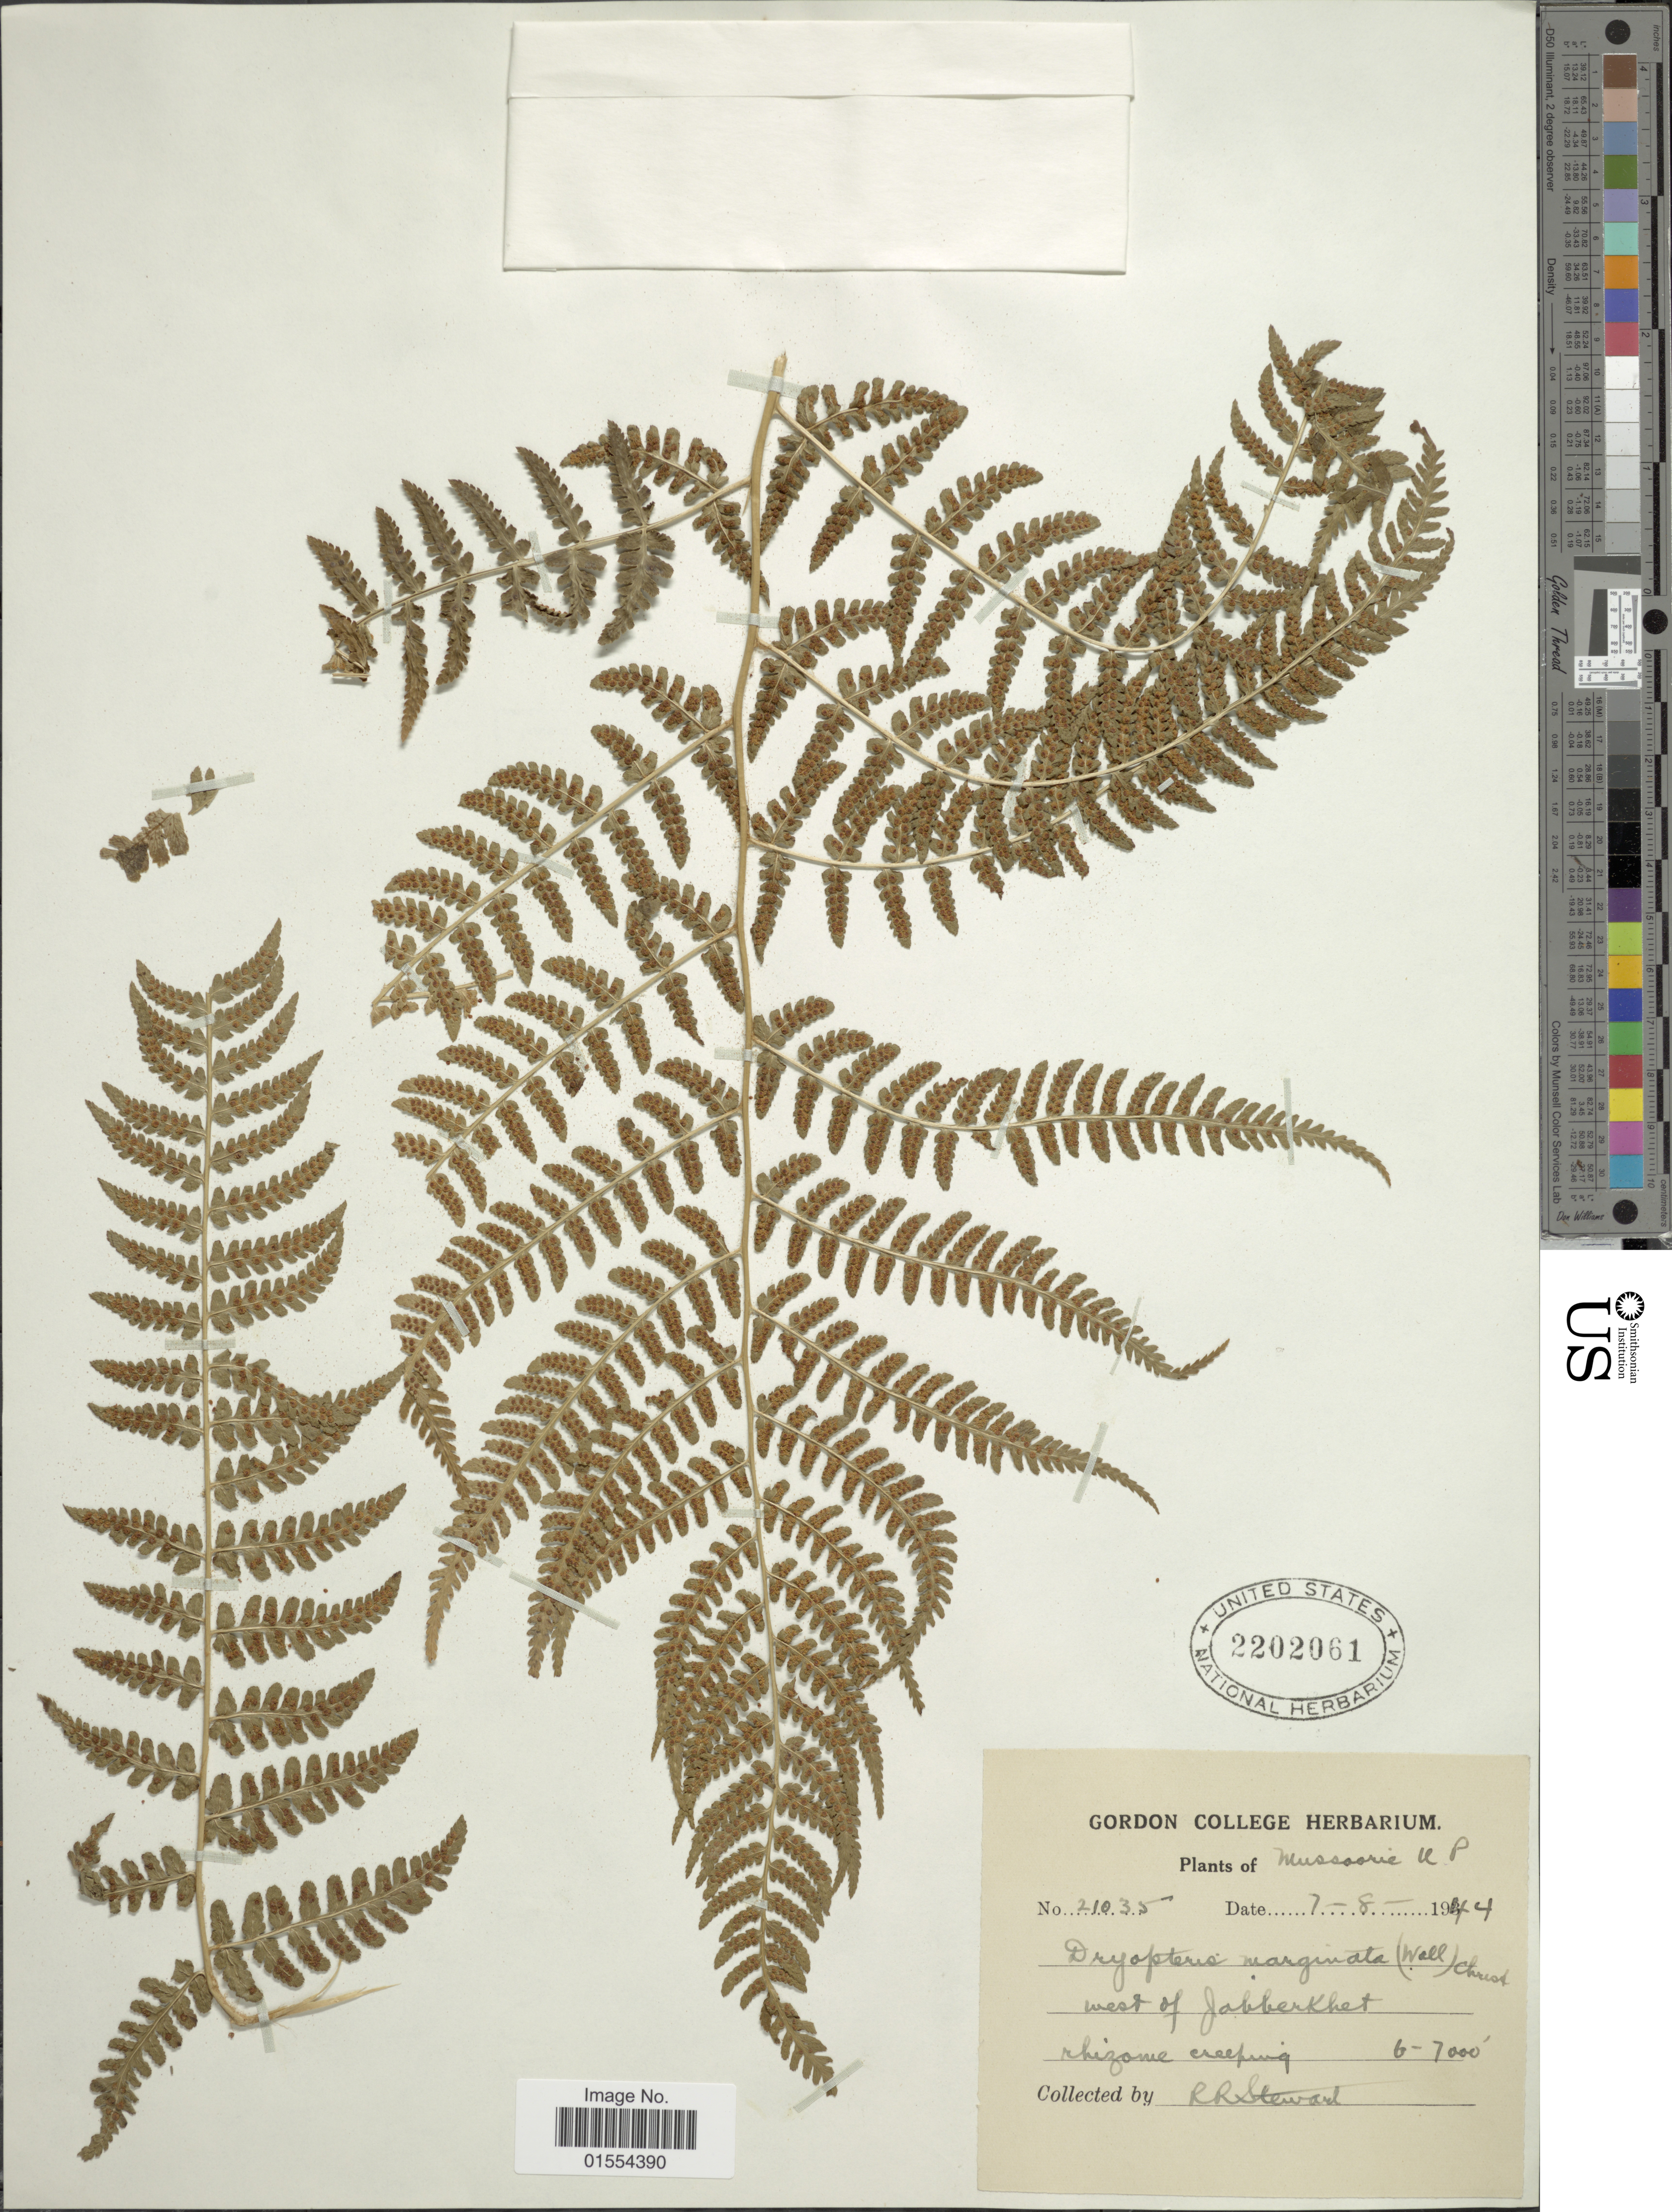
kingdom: Plantae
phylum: Tracheophyta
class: Polypodiopsida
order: Polypodiales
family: Dryopteridaceae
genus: Dryopteris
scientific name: Dryopteris marginata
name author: Christ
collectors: R. R. Stewart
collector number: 21035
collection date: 1944-08-07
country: India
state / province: Uttar Pradesh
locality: Mussoorie U. P . West of Jabbenkhet.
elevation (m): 1829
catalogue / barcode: US 2202061